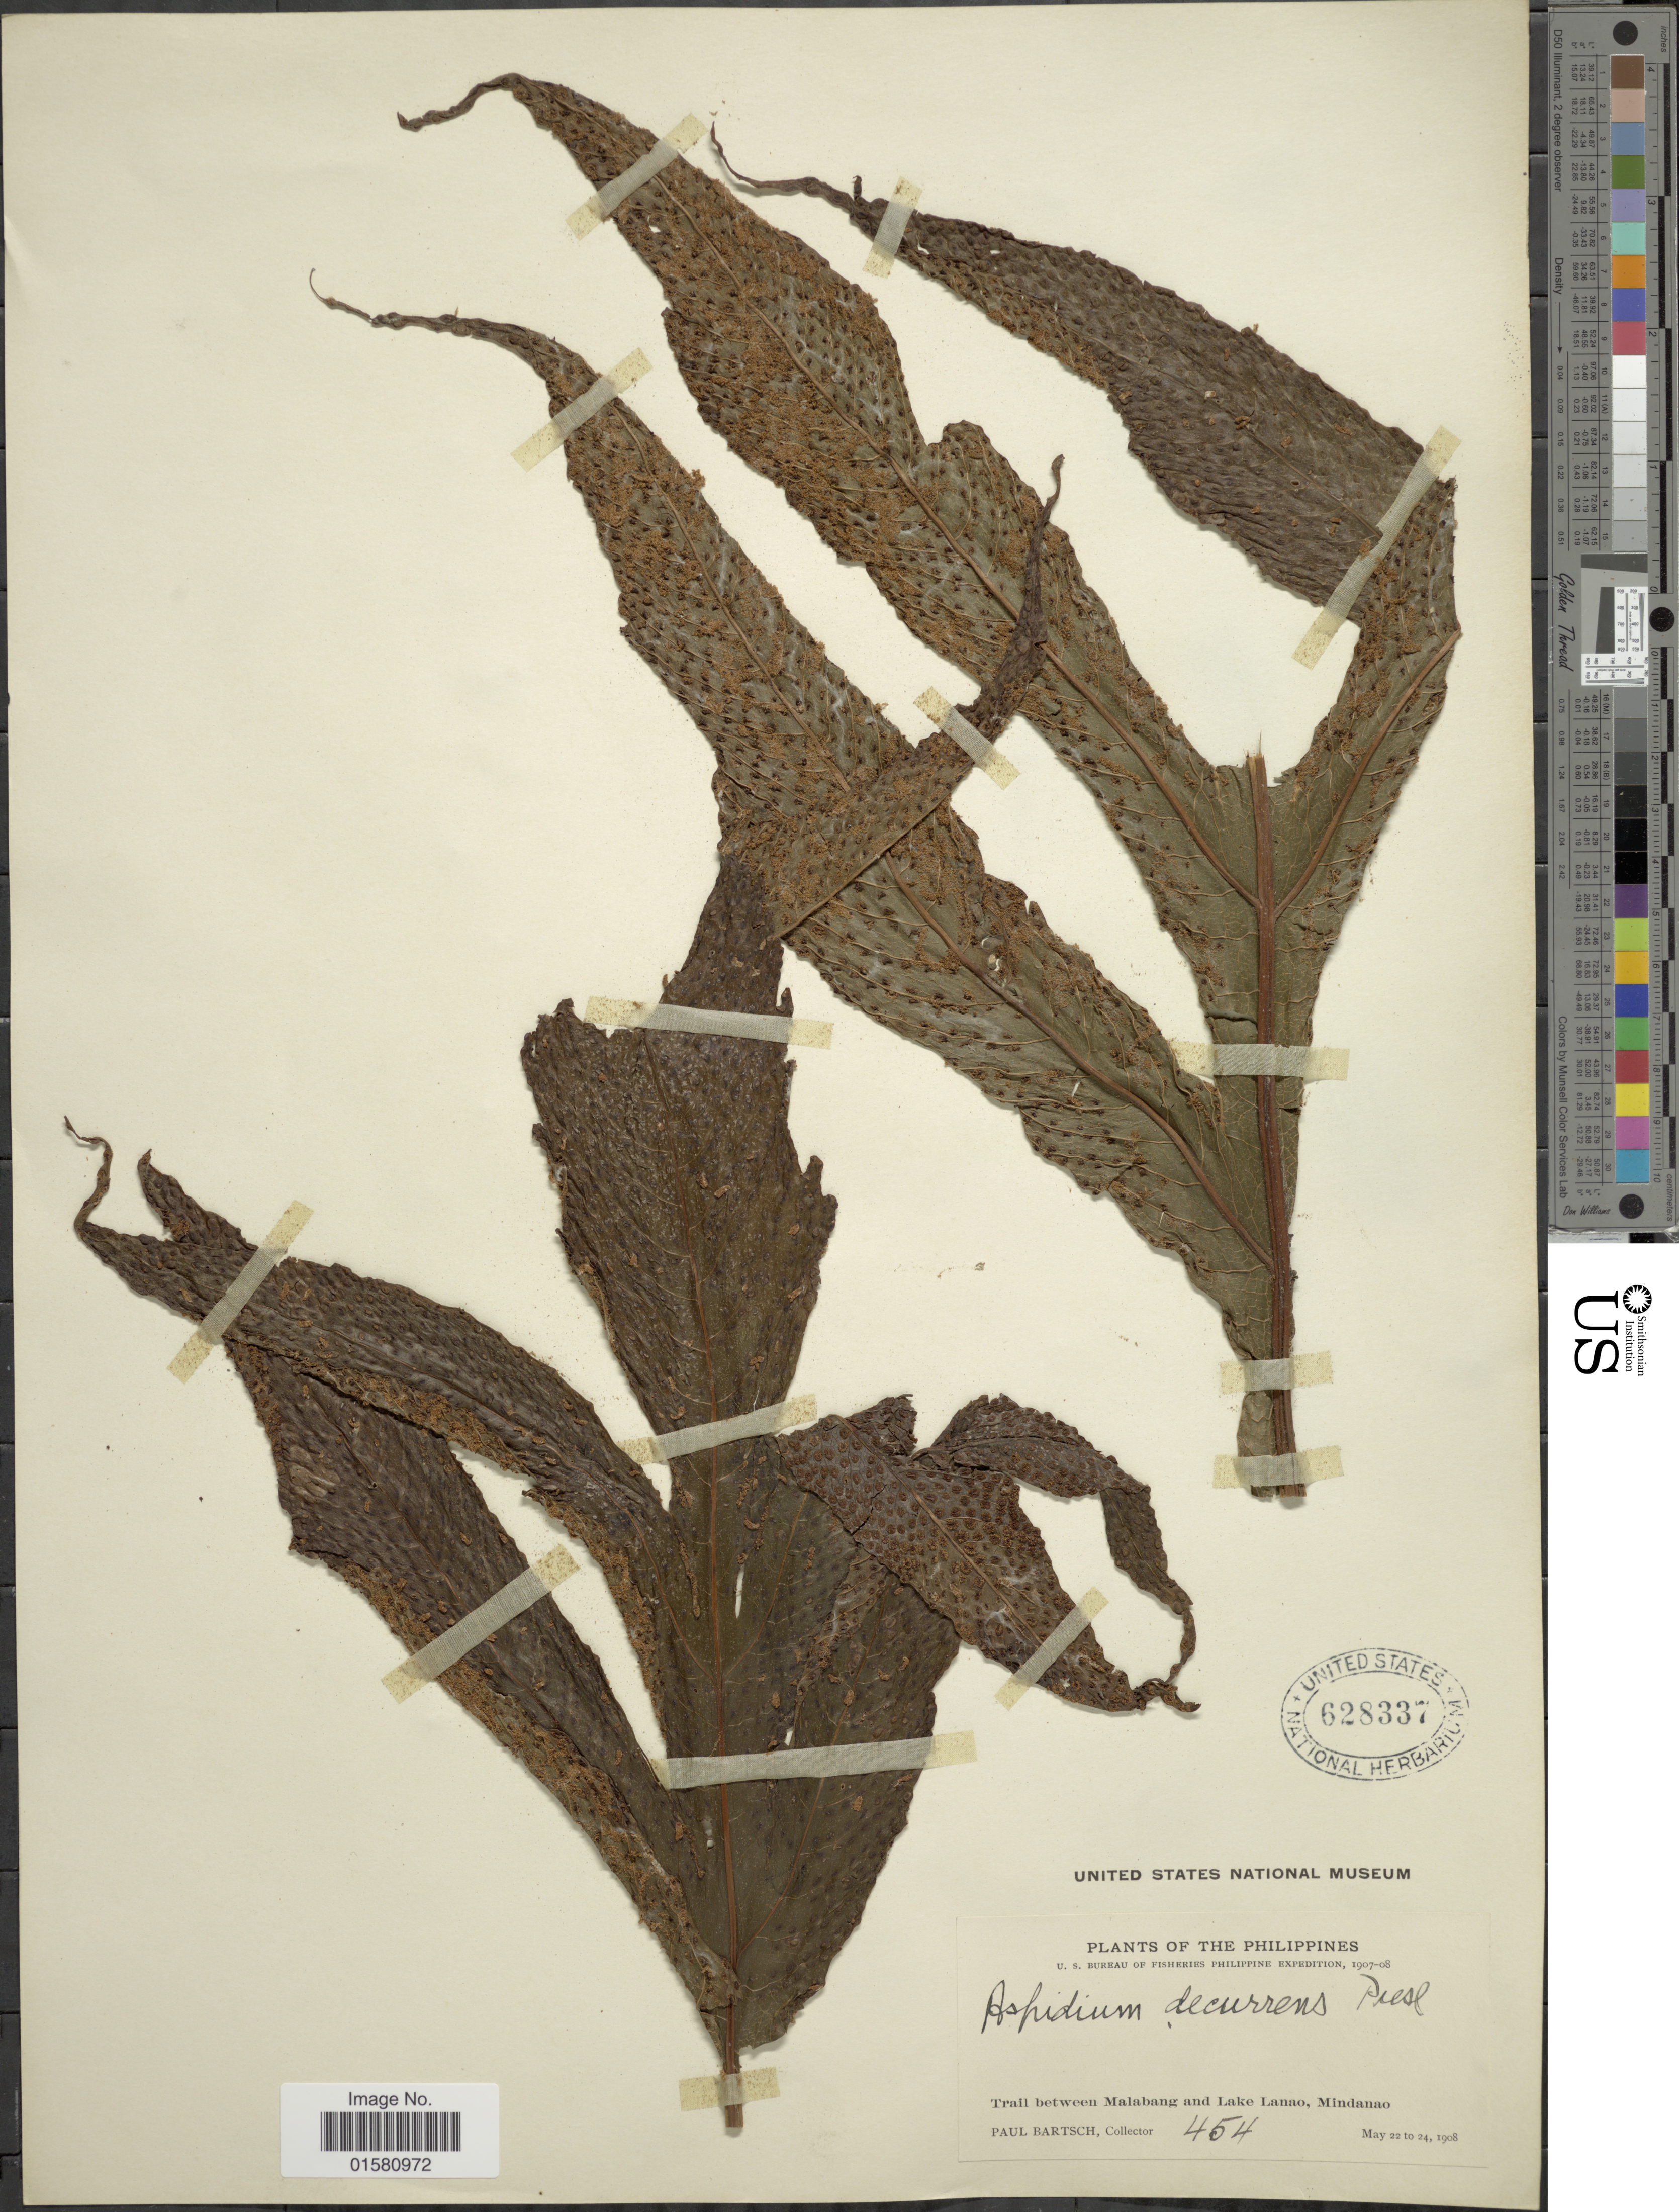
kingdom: Plantae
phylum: Tracheophyta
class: Polypodiopsida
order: Polypodiales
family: Tectariaceae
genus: Tectaria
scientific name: Tectaria decurrens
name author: (Presel.) Copel. in Elmer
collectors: P. Bartsch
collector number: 454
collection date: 1908-05-22/1908-05-24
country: Philippines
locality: Trail between Malabang and Lake Lanao, Mindanao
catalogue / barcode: US 628337